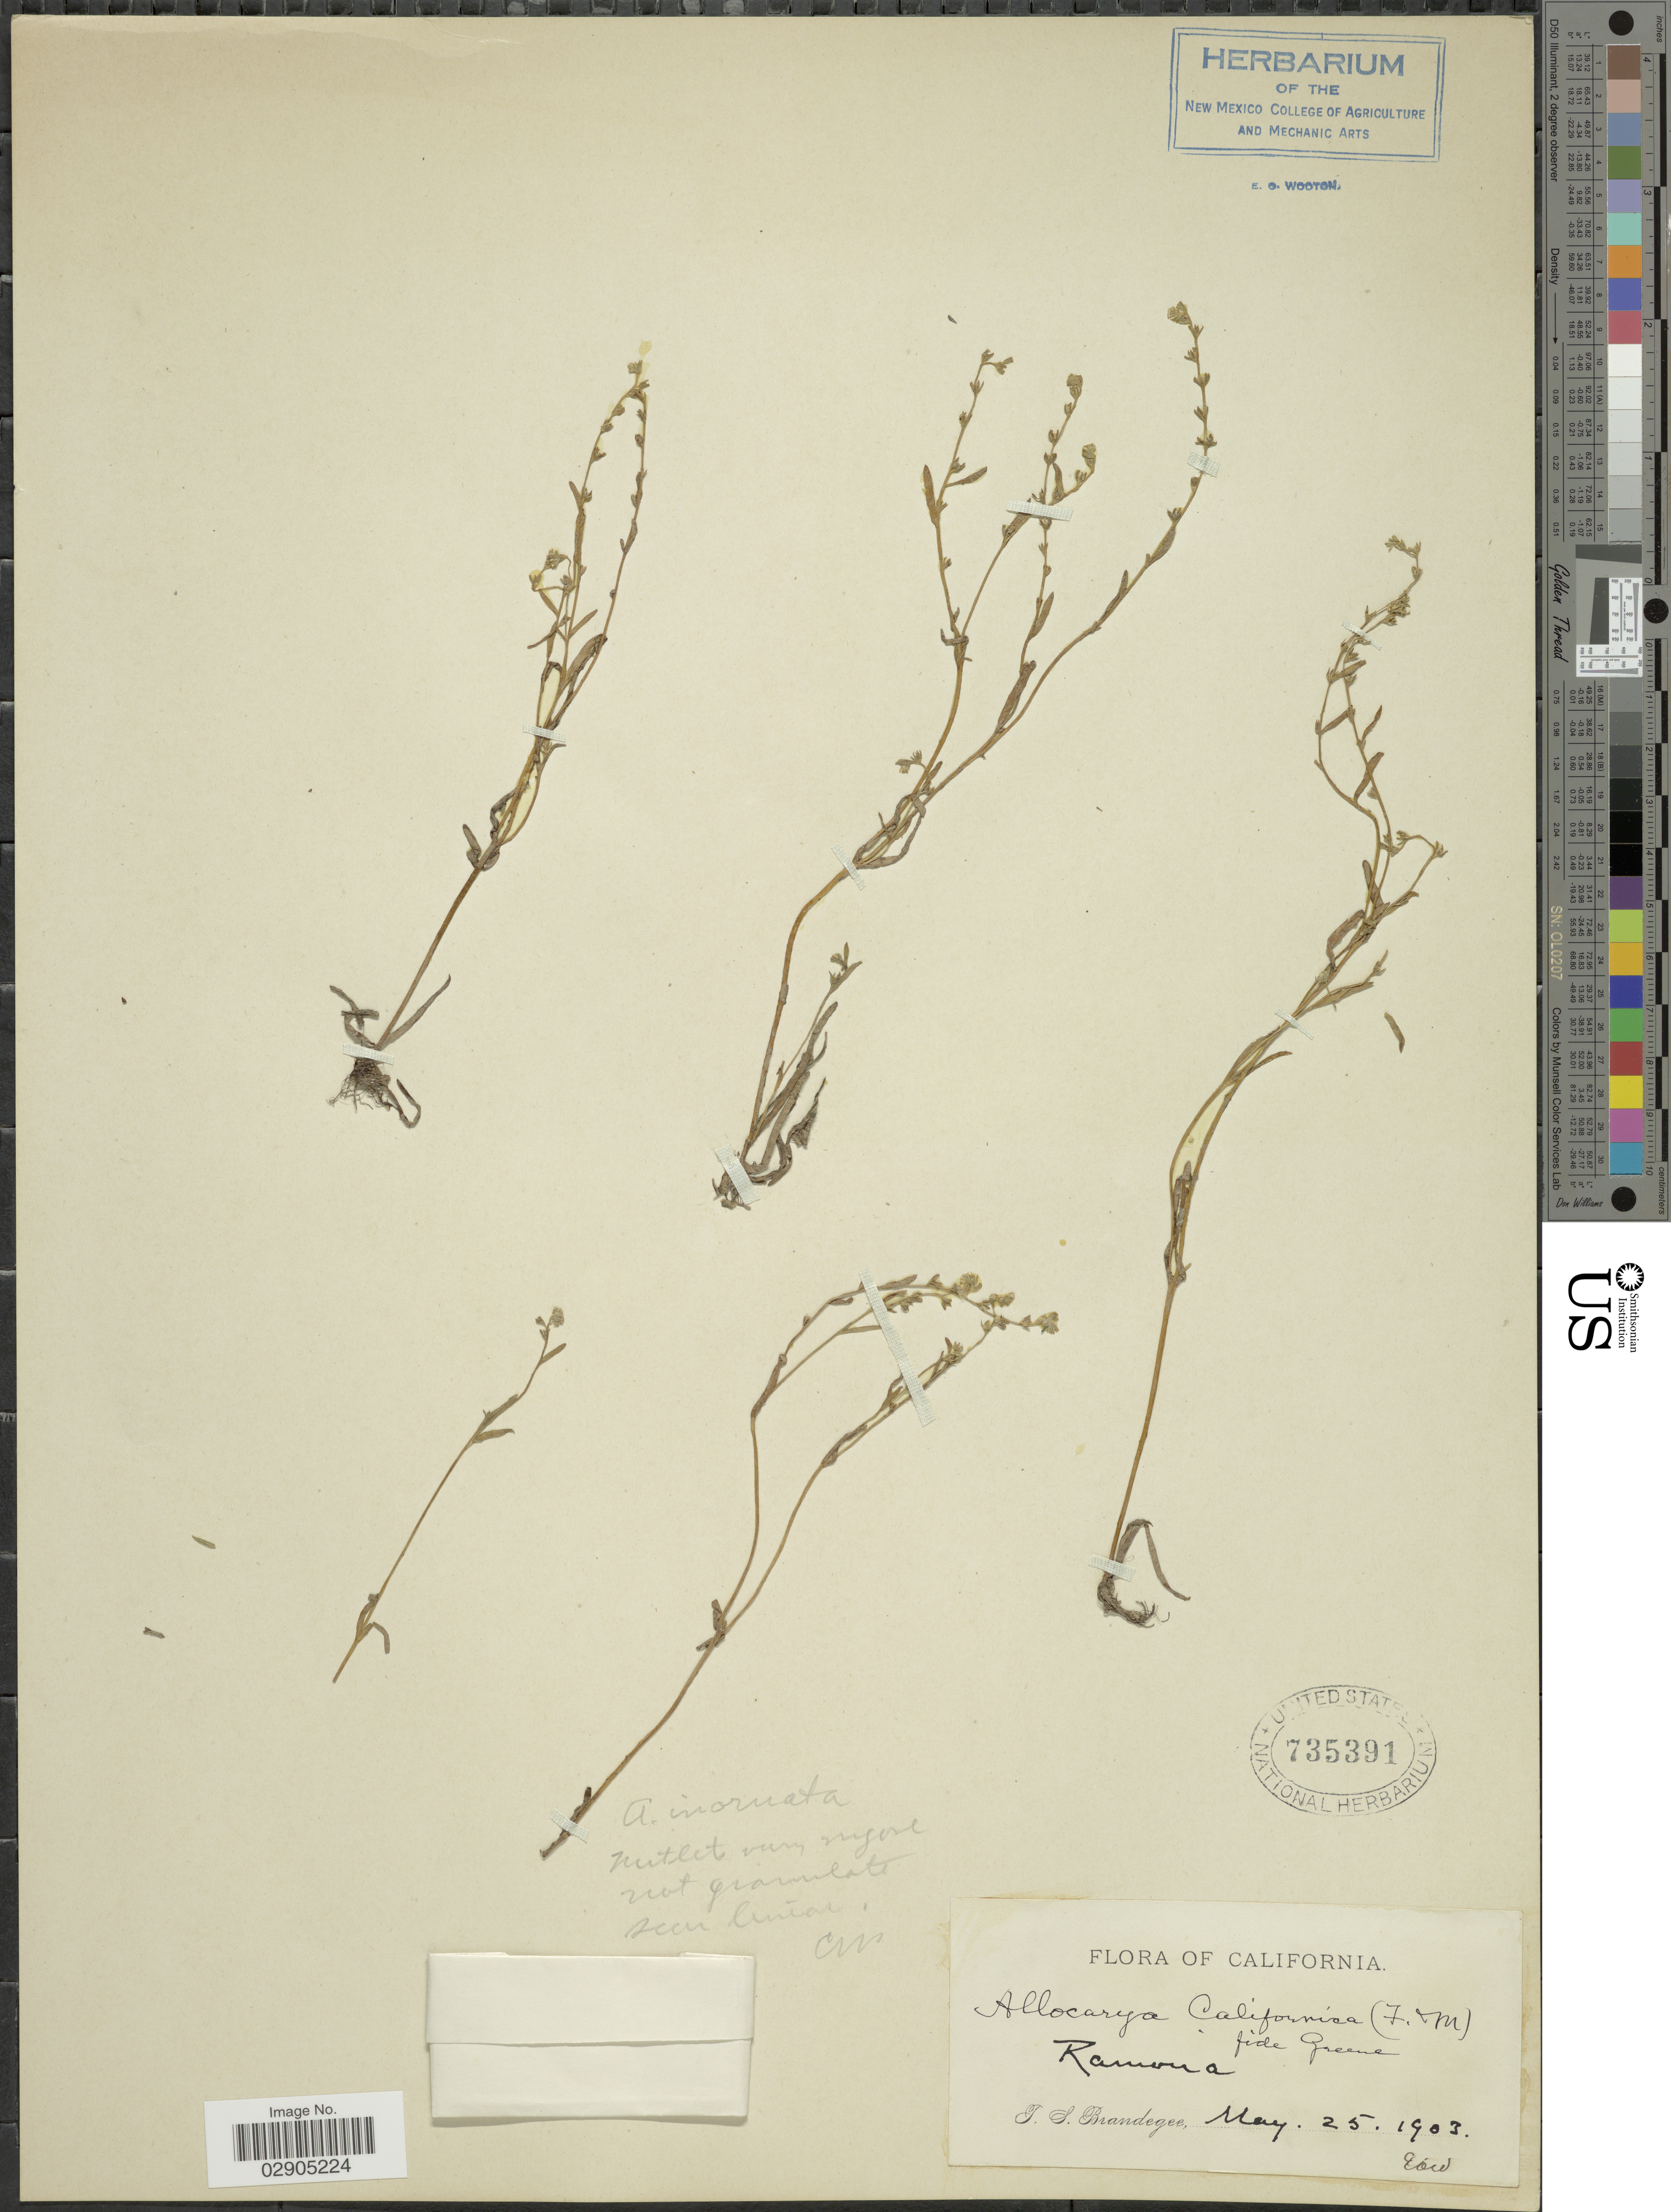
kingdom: Plantae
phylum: Tracheophyta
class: Magnoliopsida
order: Boraginales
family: Boraginaceae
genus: Allocarya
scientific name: Allocarya inornata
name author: Piper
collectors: T. S. Brandegee (herbarium)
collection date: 1903-05-25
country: United States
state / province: California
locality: Ramona.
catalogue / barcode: US 735391